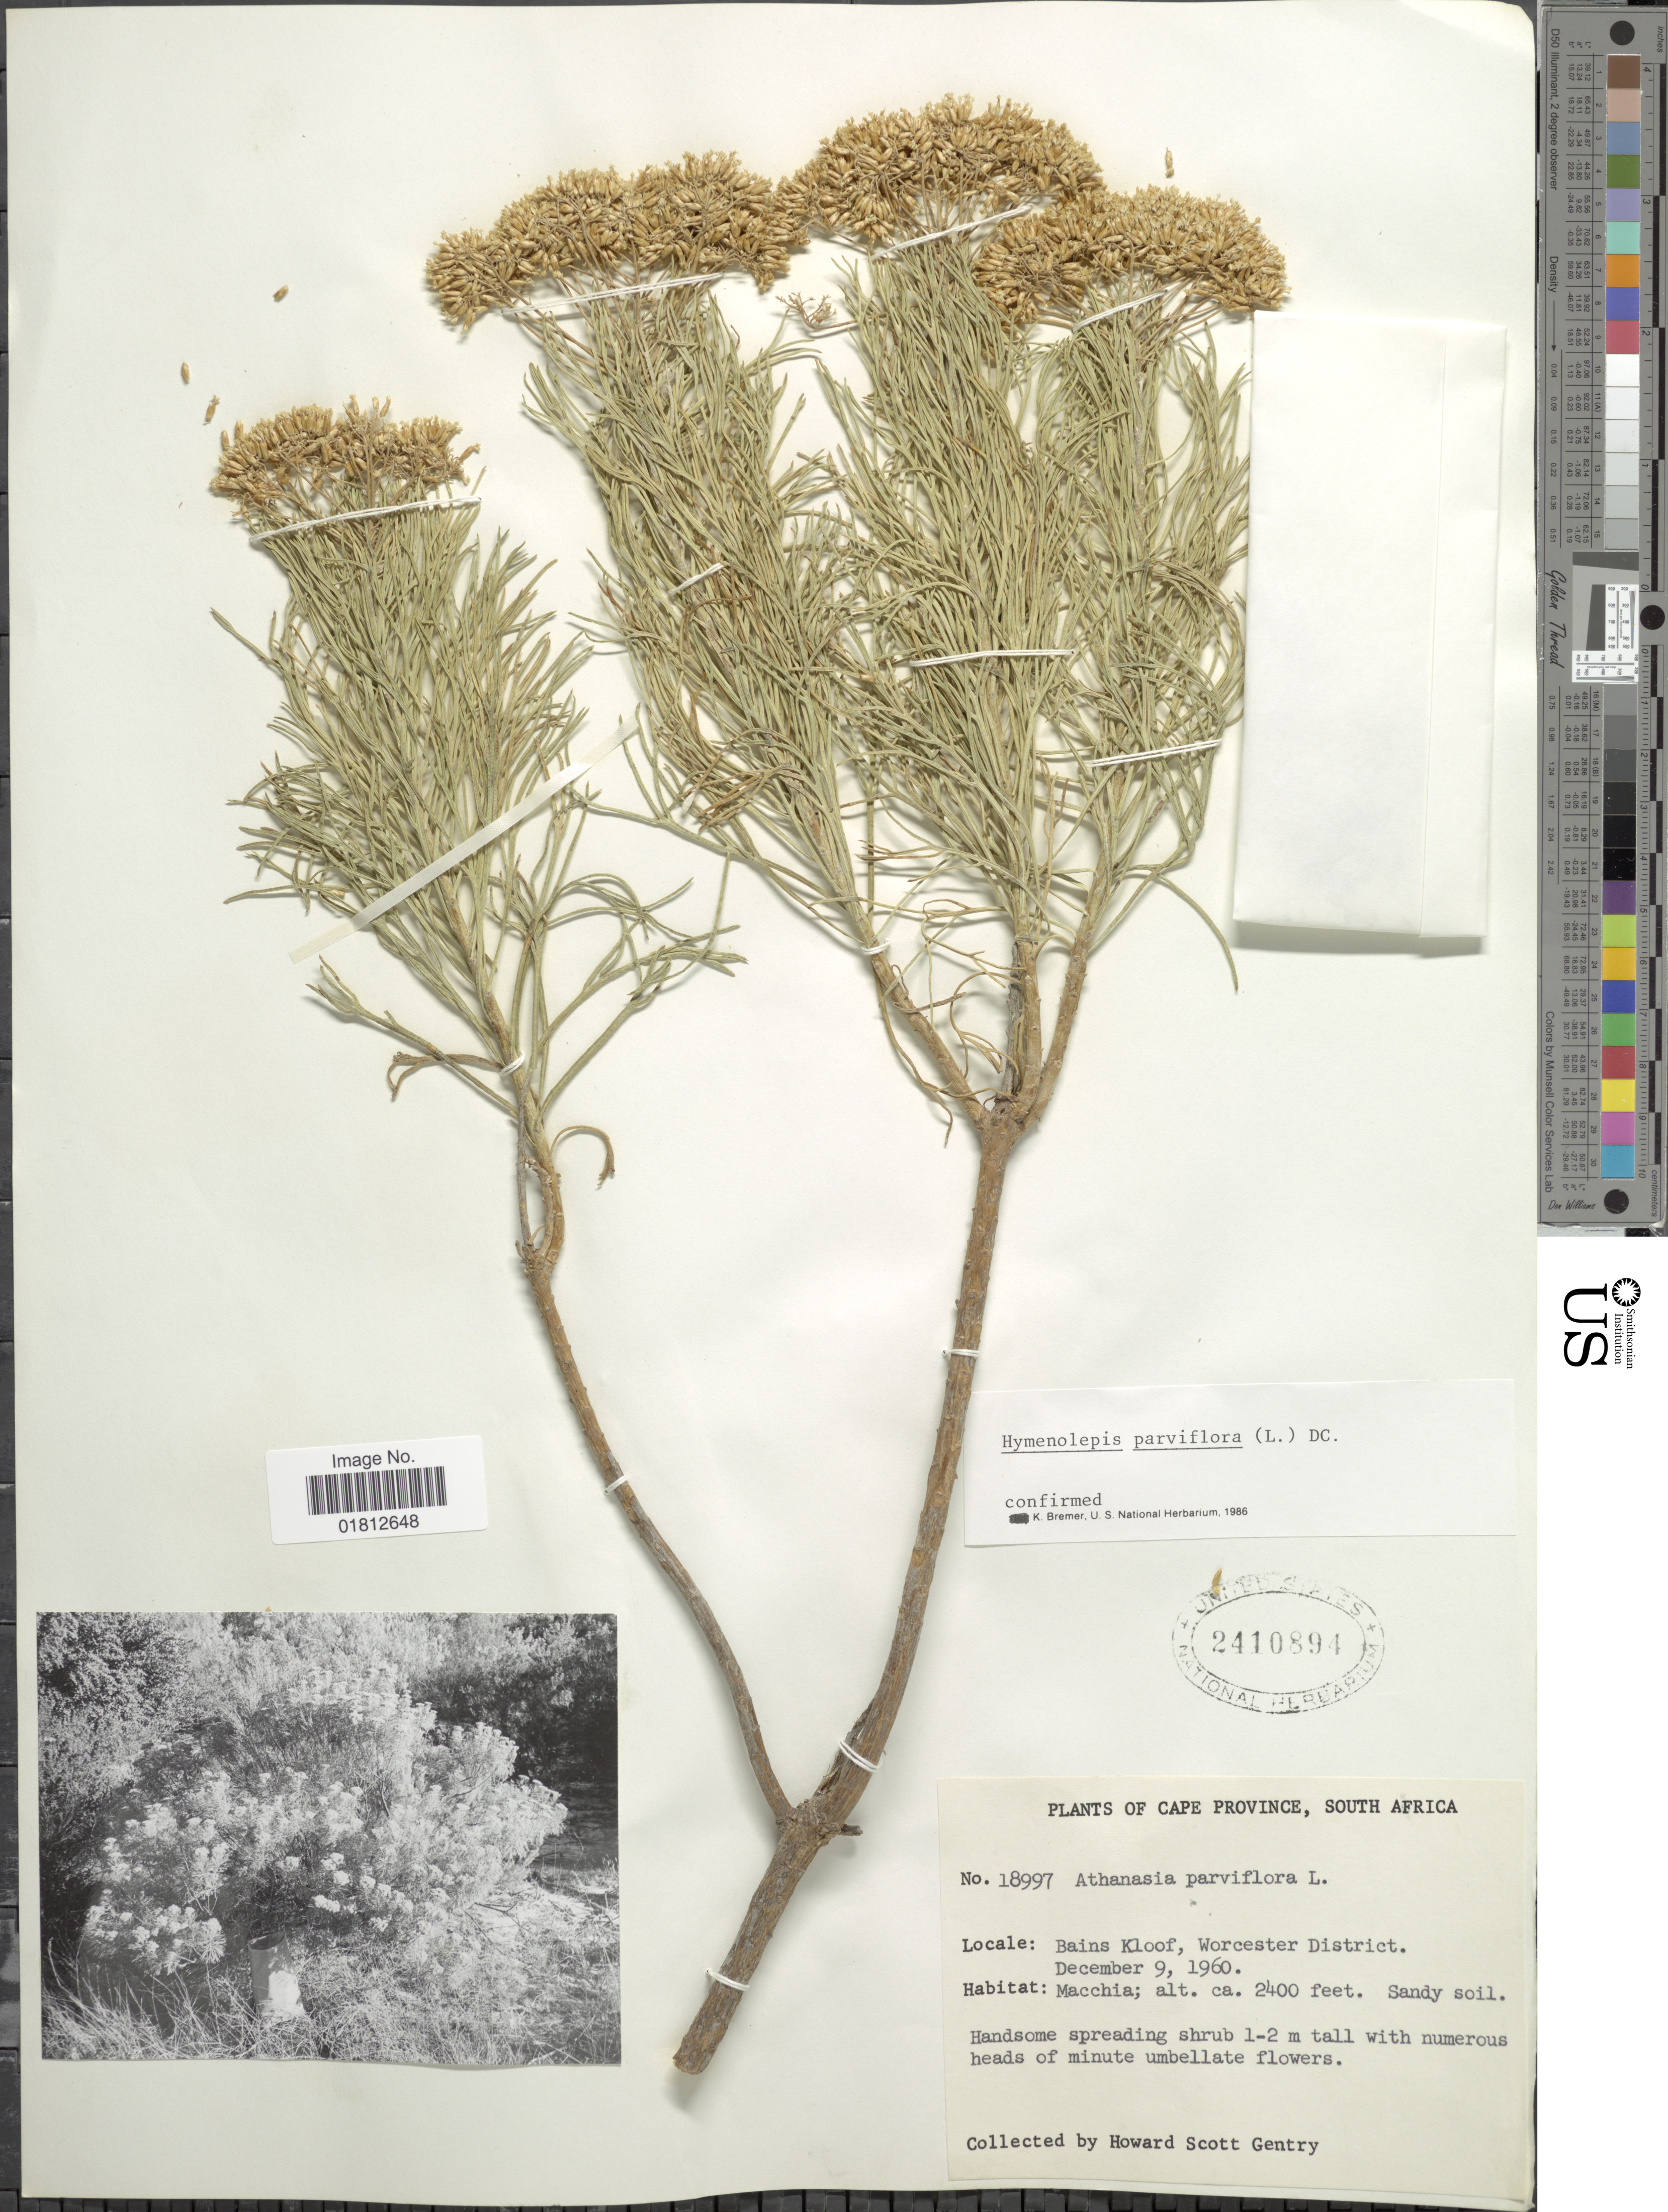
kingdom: Plantae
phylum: Tracheophyta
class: Magnoliopsida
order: Asterales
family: Asteraceae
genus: Hymenolepis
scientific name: Hymenolepis parviflora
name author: (L.) DC.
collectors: H. S. Gentry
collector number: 18997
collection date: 1960-12-09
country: South Africa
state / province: Western Cape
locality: Bains Kloof, Worcester District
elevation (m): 732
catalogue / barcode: US 2410894